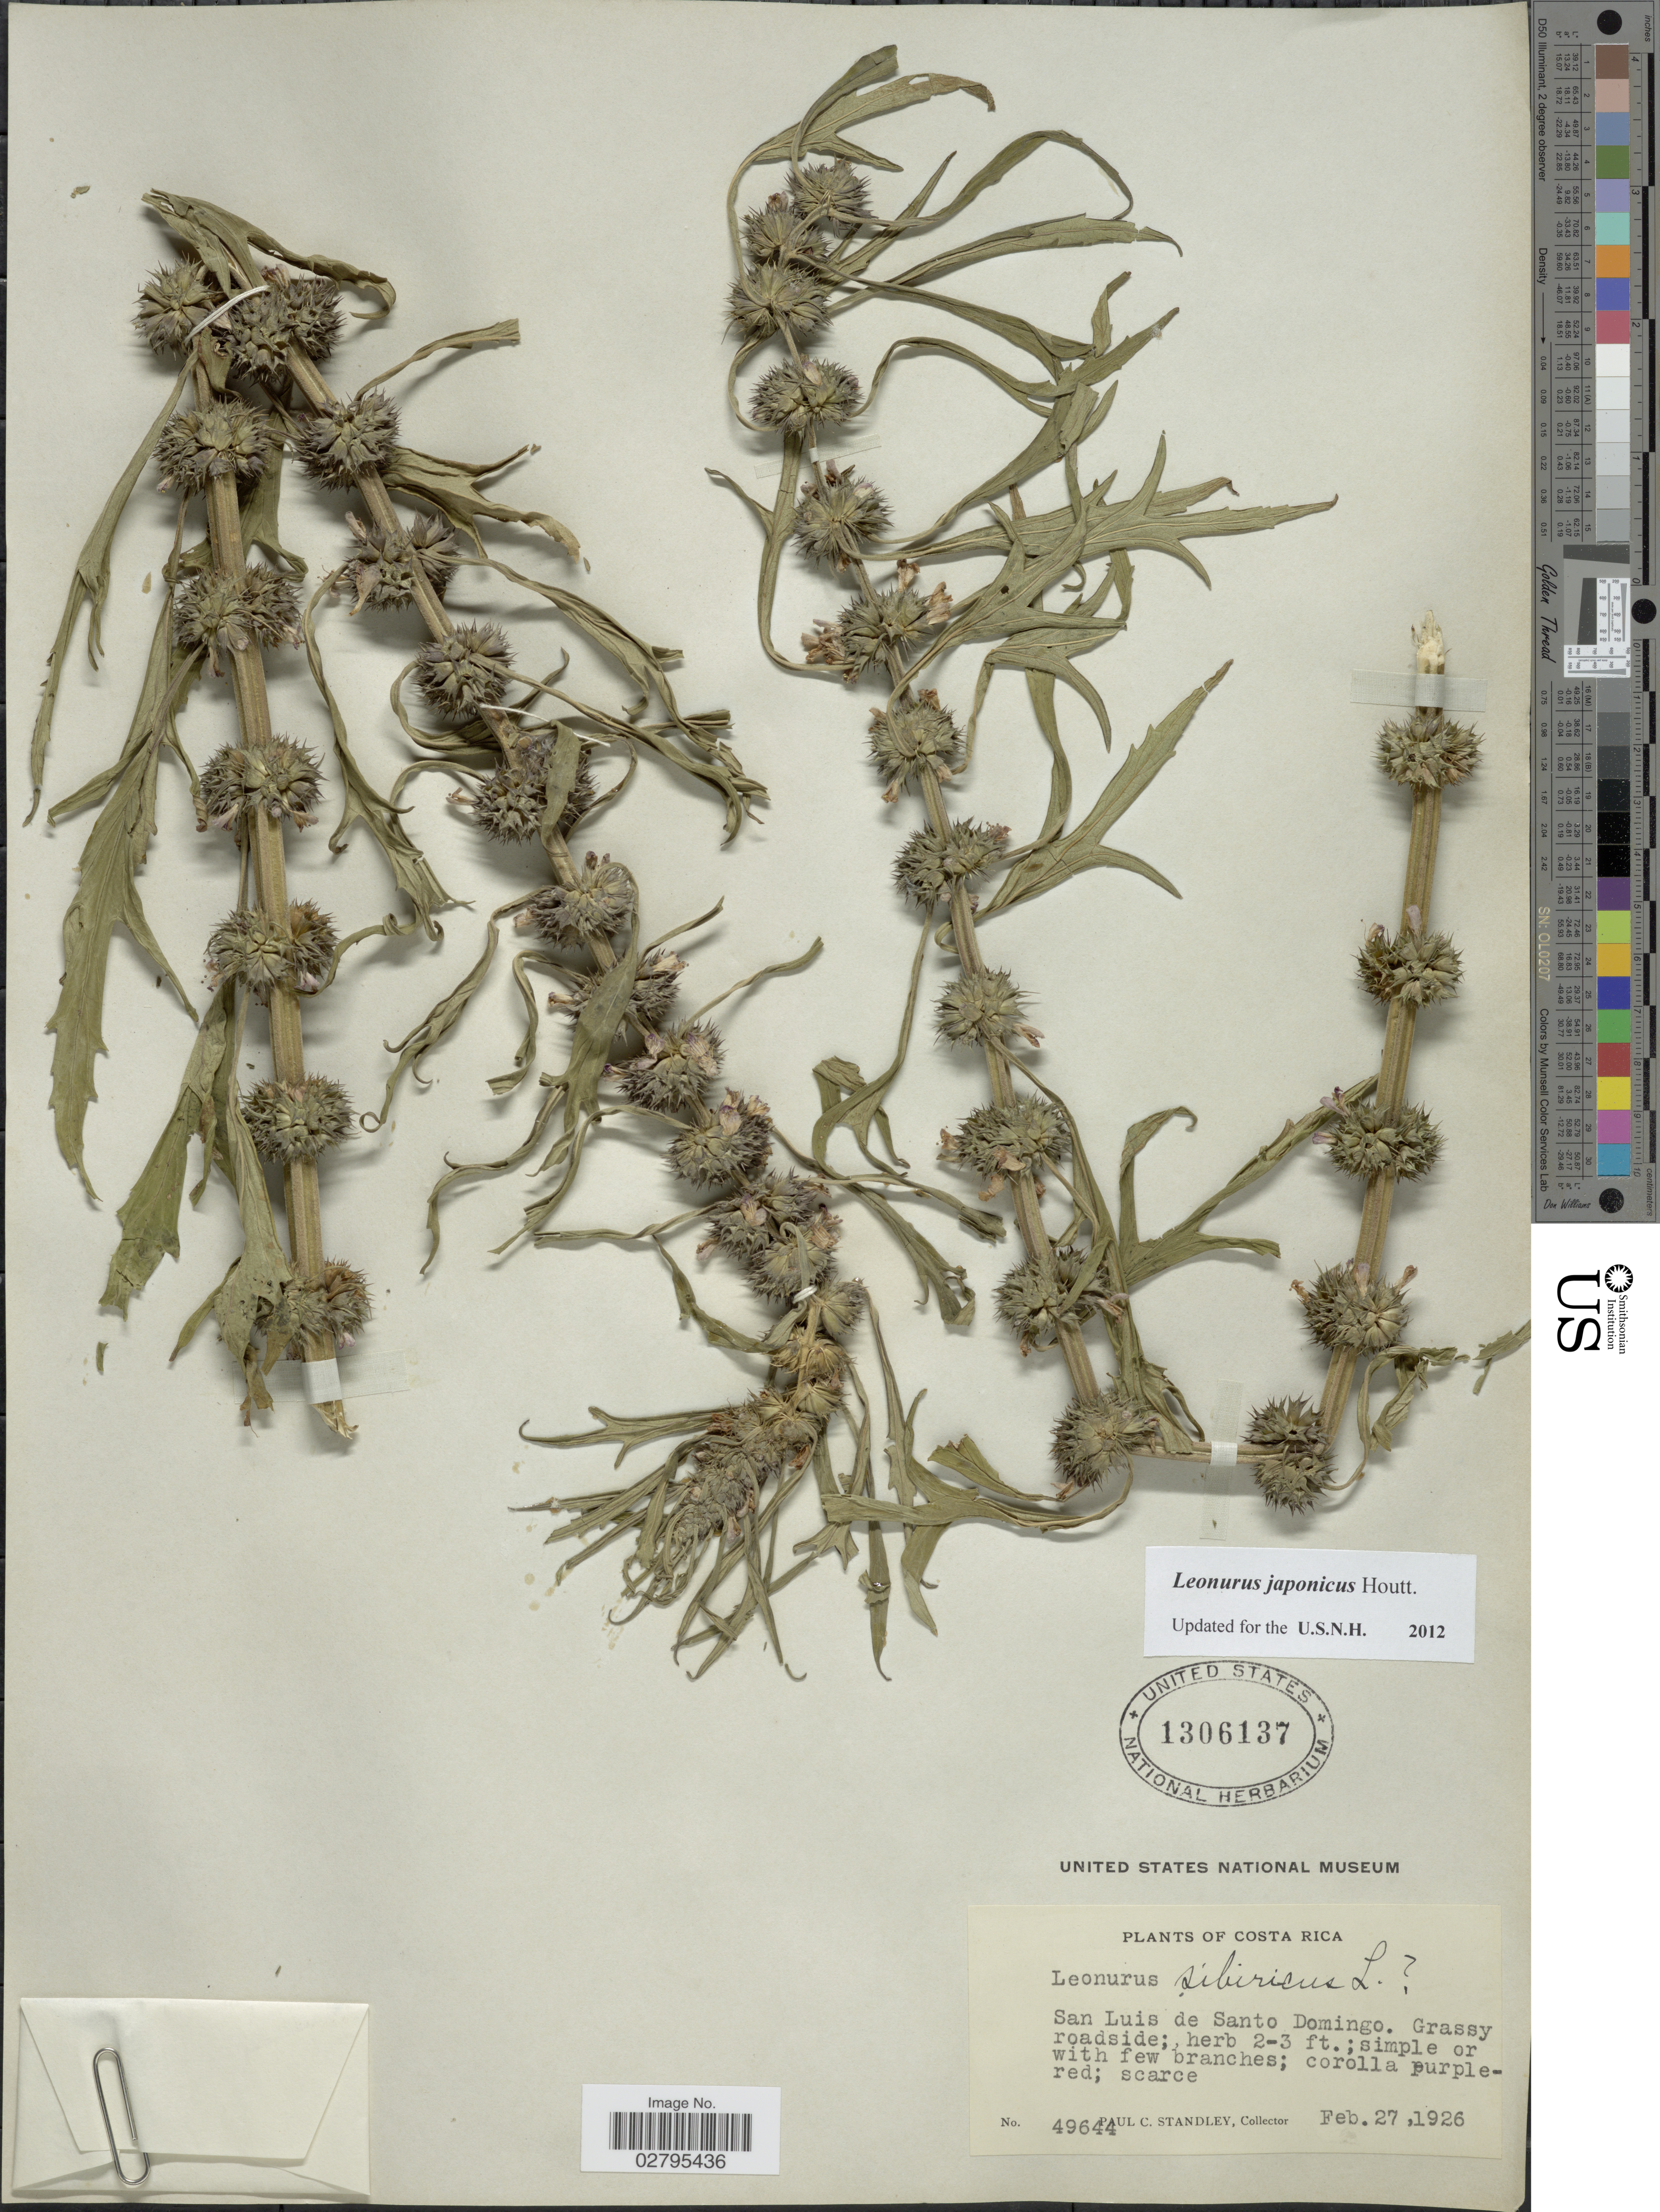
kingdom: Plantae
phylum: Tracheophyta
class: Magnoliopsida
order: Lamiales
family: Lamiaceae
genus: Leonurus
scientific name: Leonurus japonicus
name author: Houtt.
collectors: P. C. Standley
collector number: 49644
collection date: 1926-02-27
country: Costa Rica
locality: San Luis de Santo Domingo.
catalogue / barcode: US 1306137